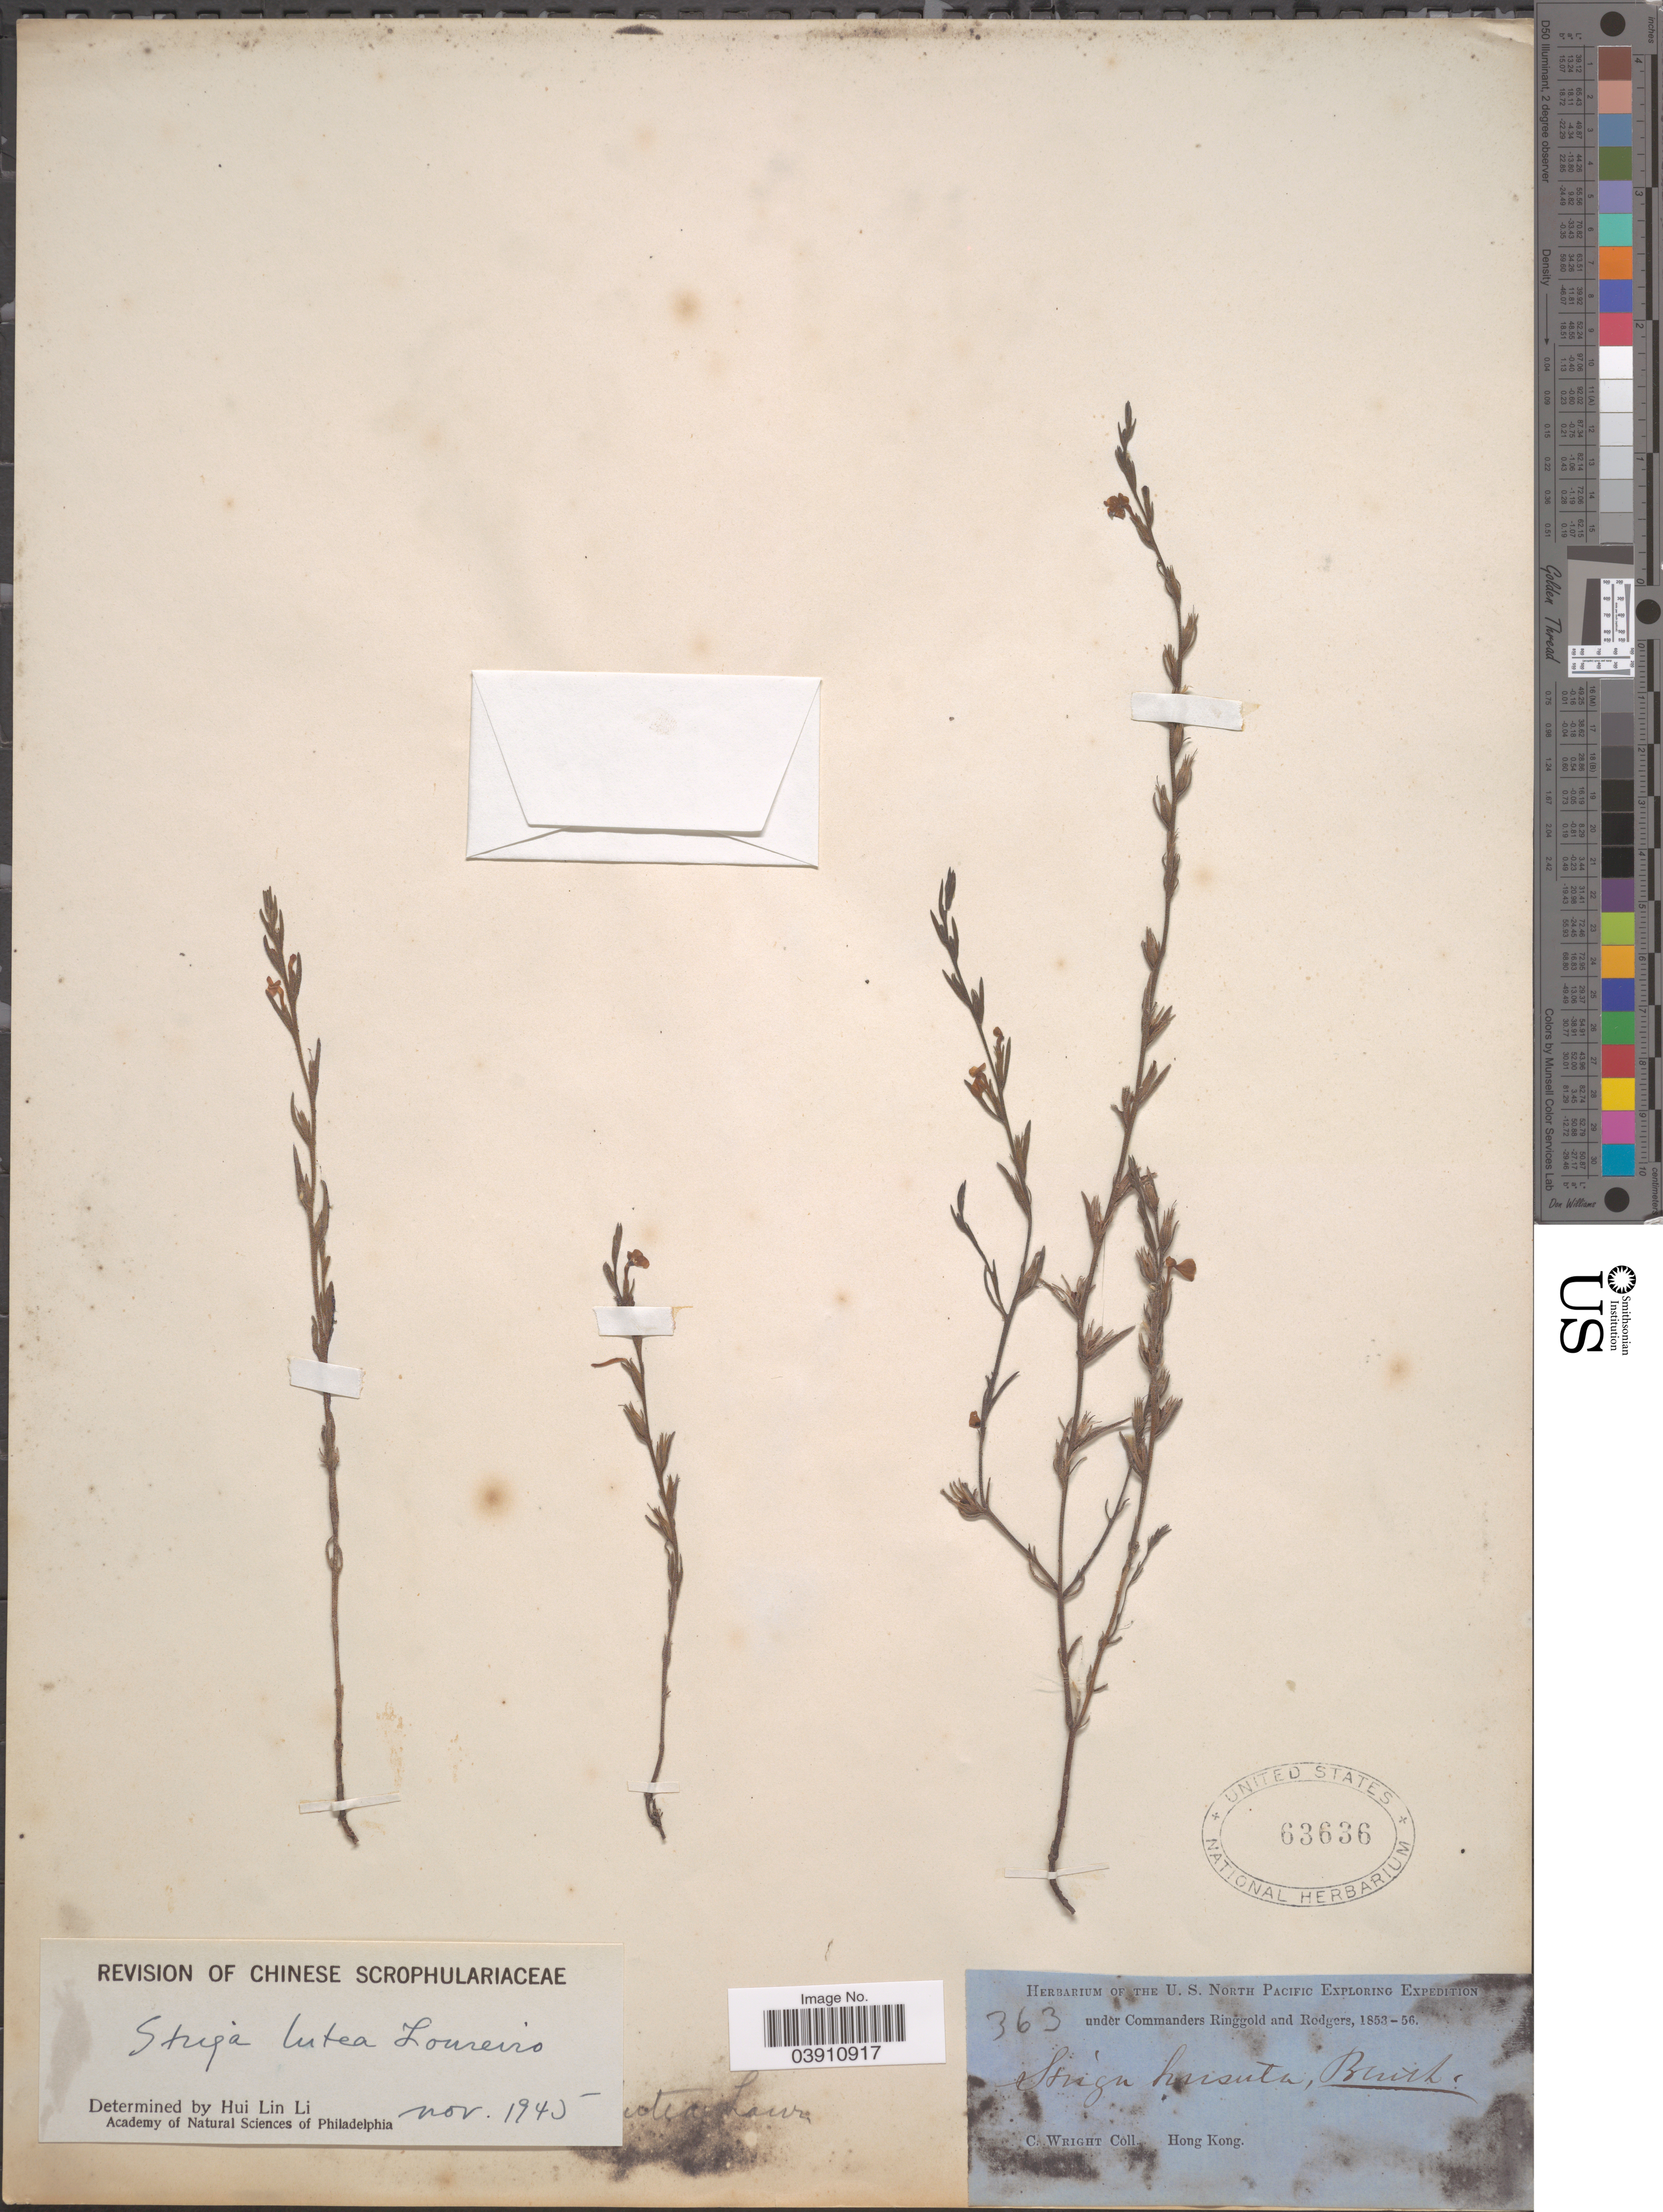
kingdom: Plantae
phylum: Tracheophyta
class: Magnoliopsida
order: Lamiales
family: Orobanchaceae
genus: Striga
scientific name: Striga lutea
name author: Lour.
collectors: C. Wright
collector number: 363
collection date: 1853/1856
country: China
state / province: Hong Kong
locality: Hong Kong.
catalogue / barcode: US 63636